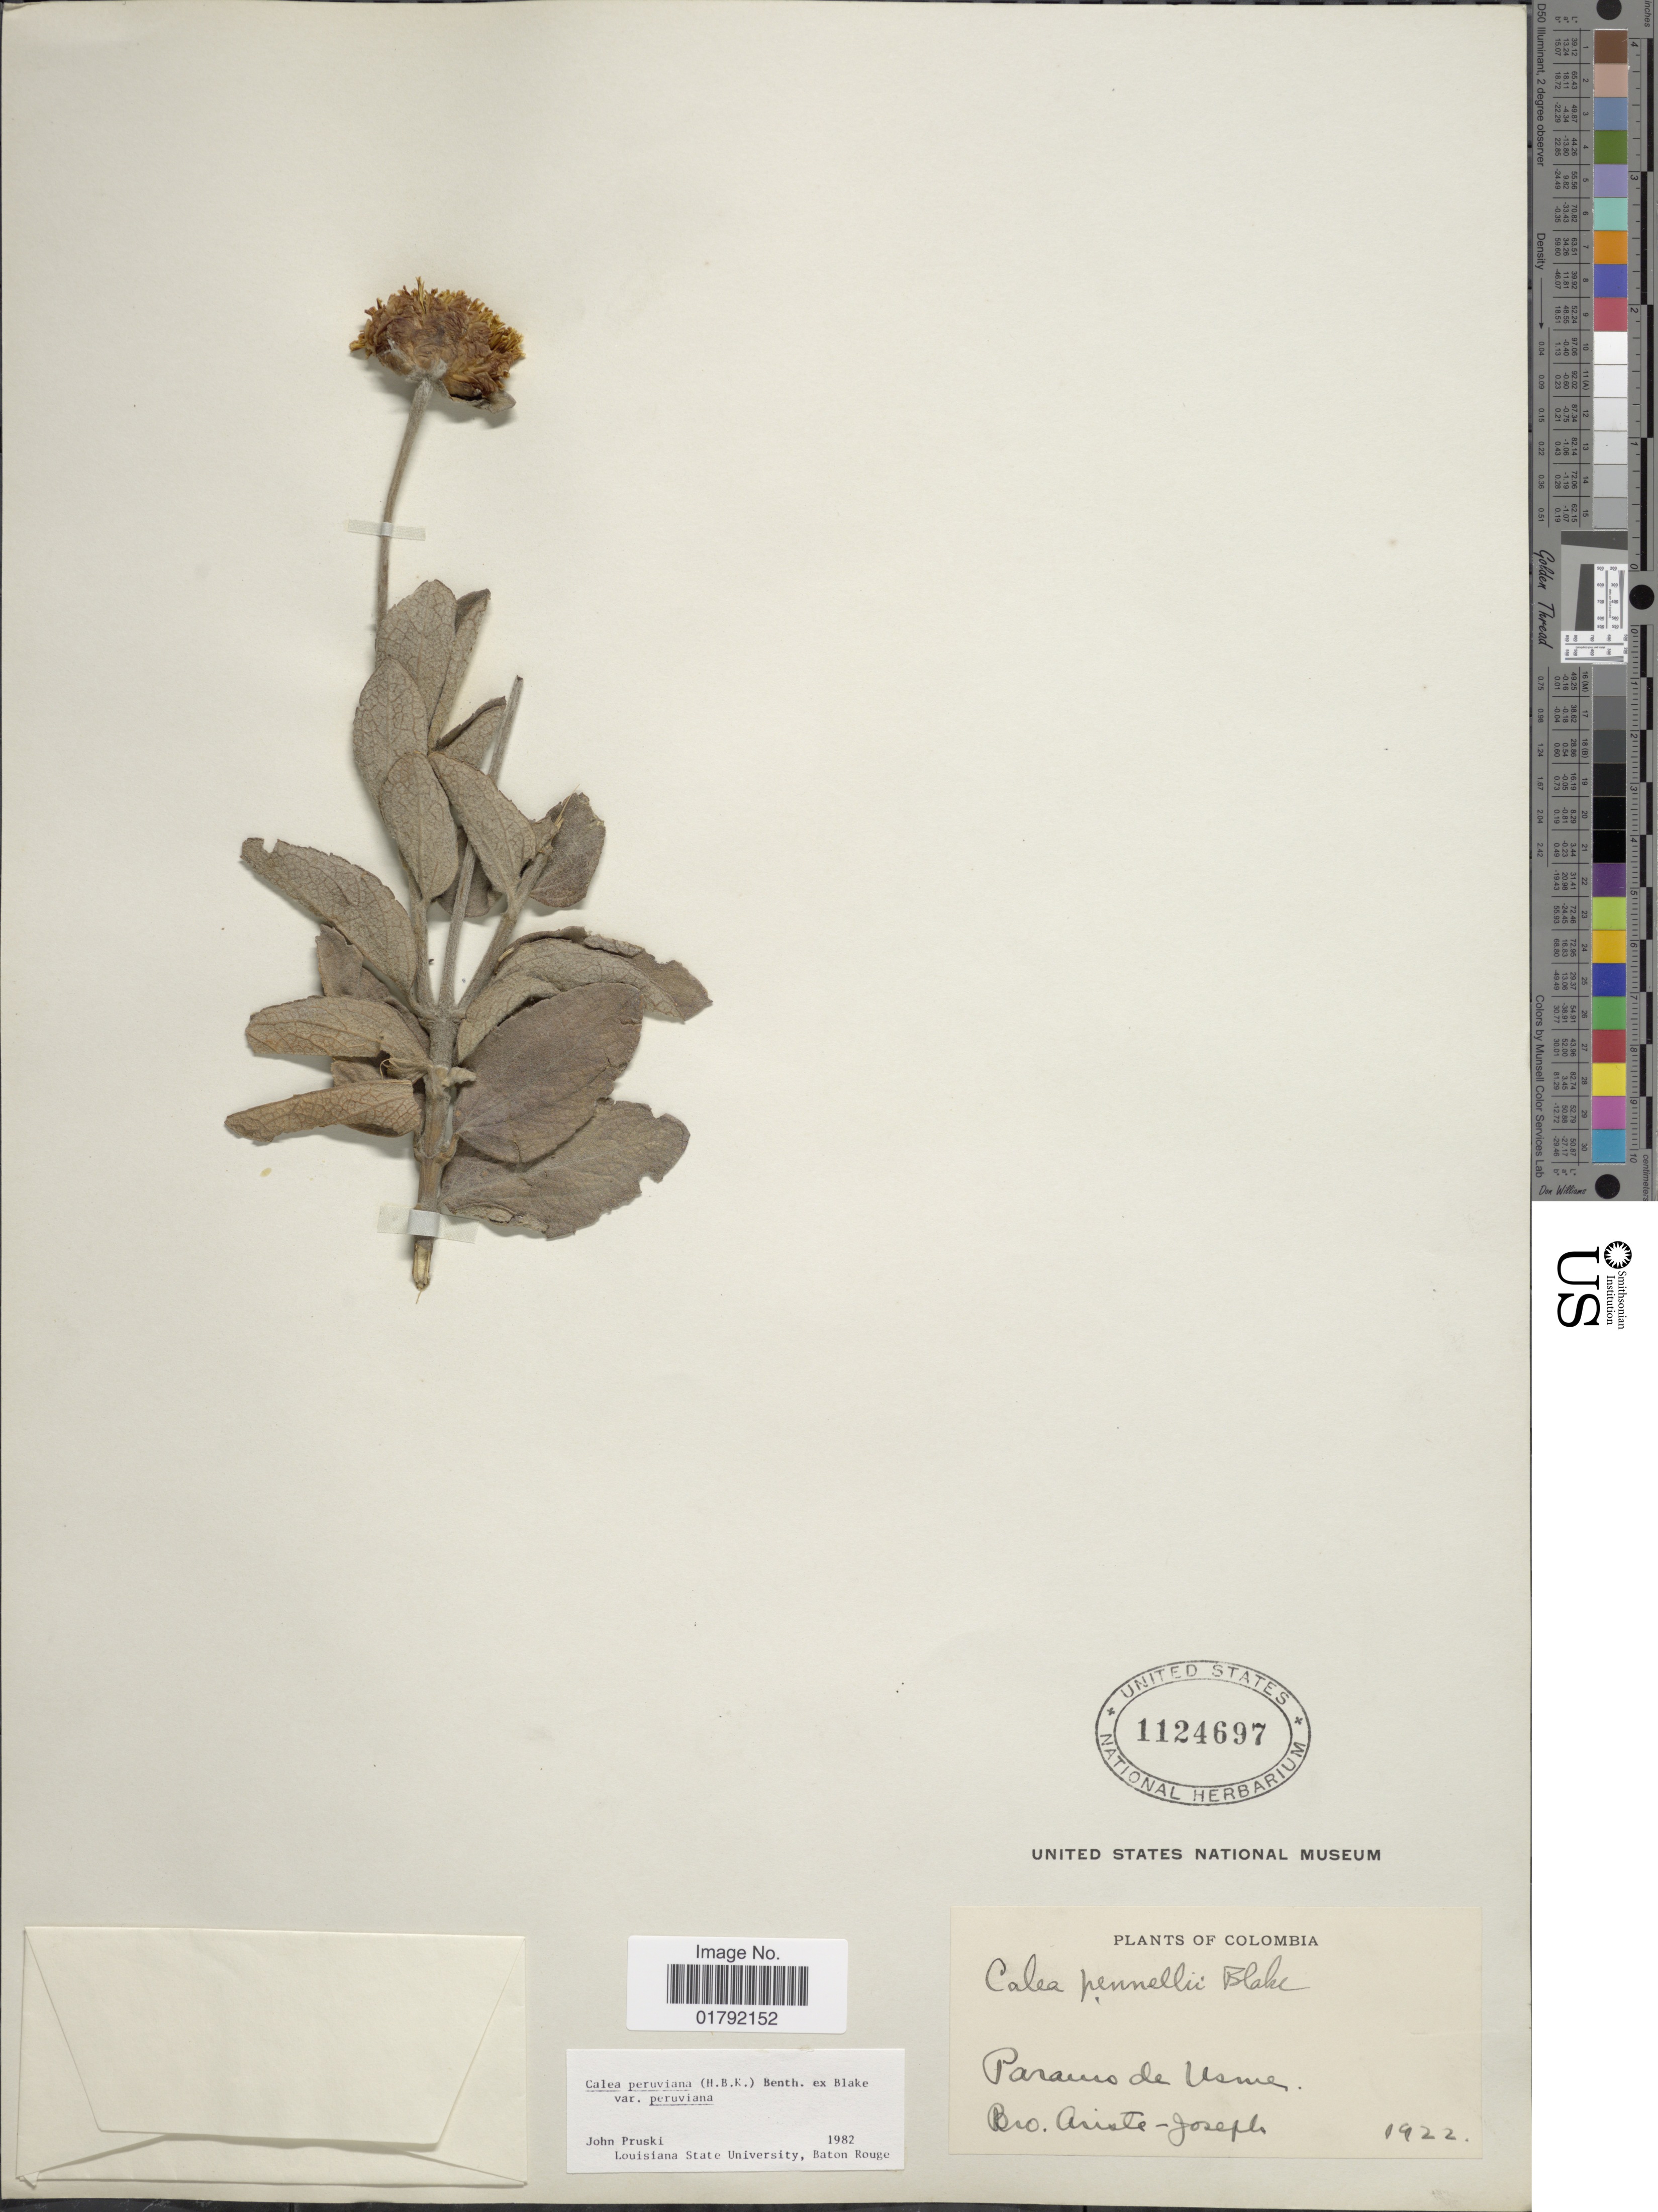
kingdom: Plantae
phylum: Tracheophyta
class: Magnoliopsida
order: Asterales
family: Asteraceae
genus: Calea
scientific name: Calea peruviana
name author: (Kunth) Benth.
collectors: Bro. Ariste-Joseph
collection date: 1922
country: Colombia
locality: Paramo de Usme.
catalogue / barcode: US 1124697